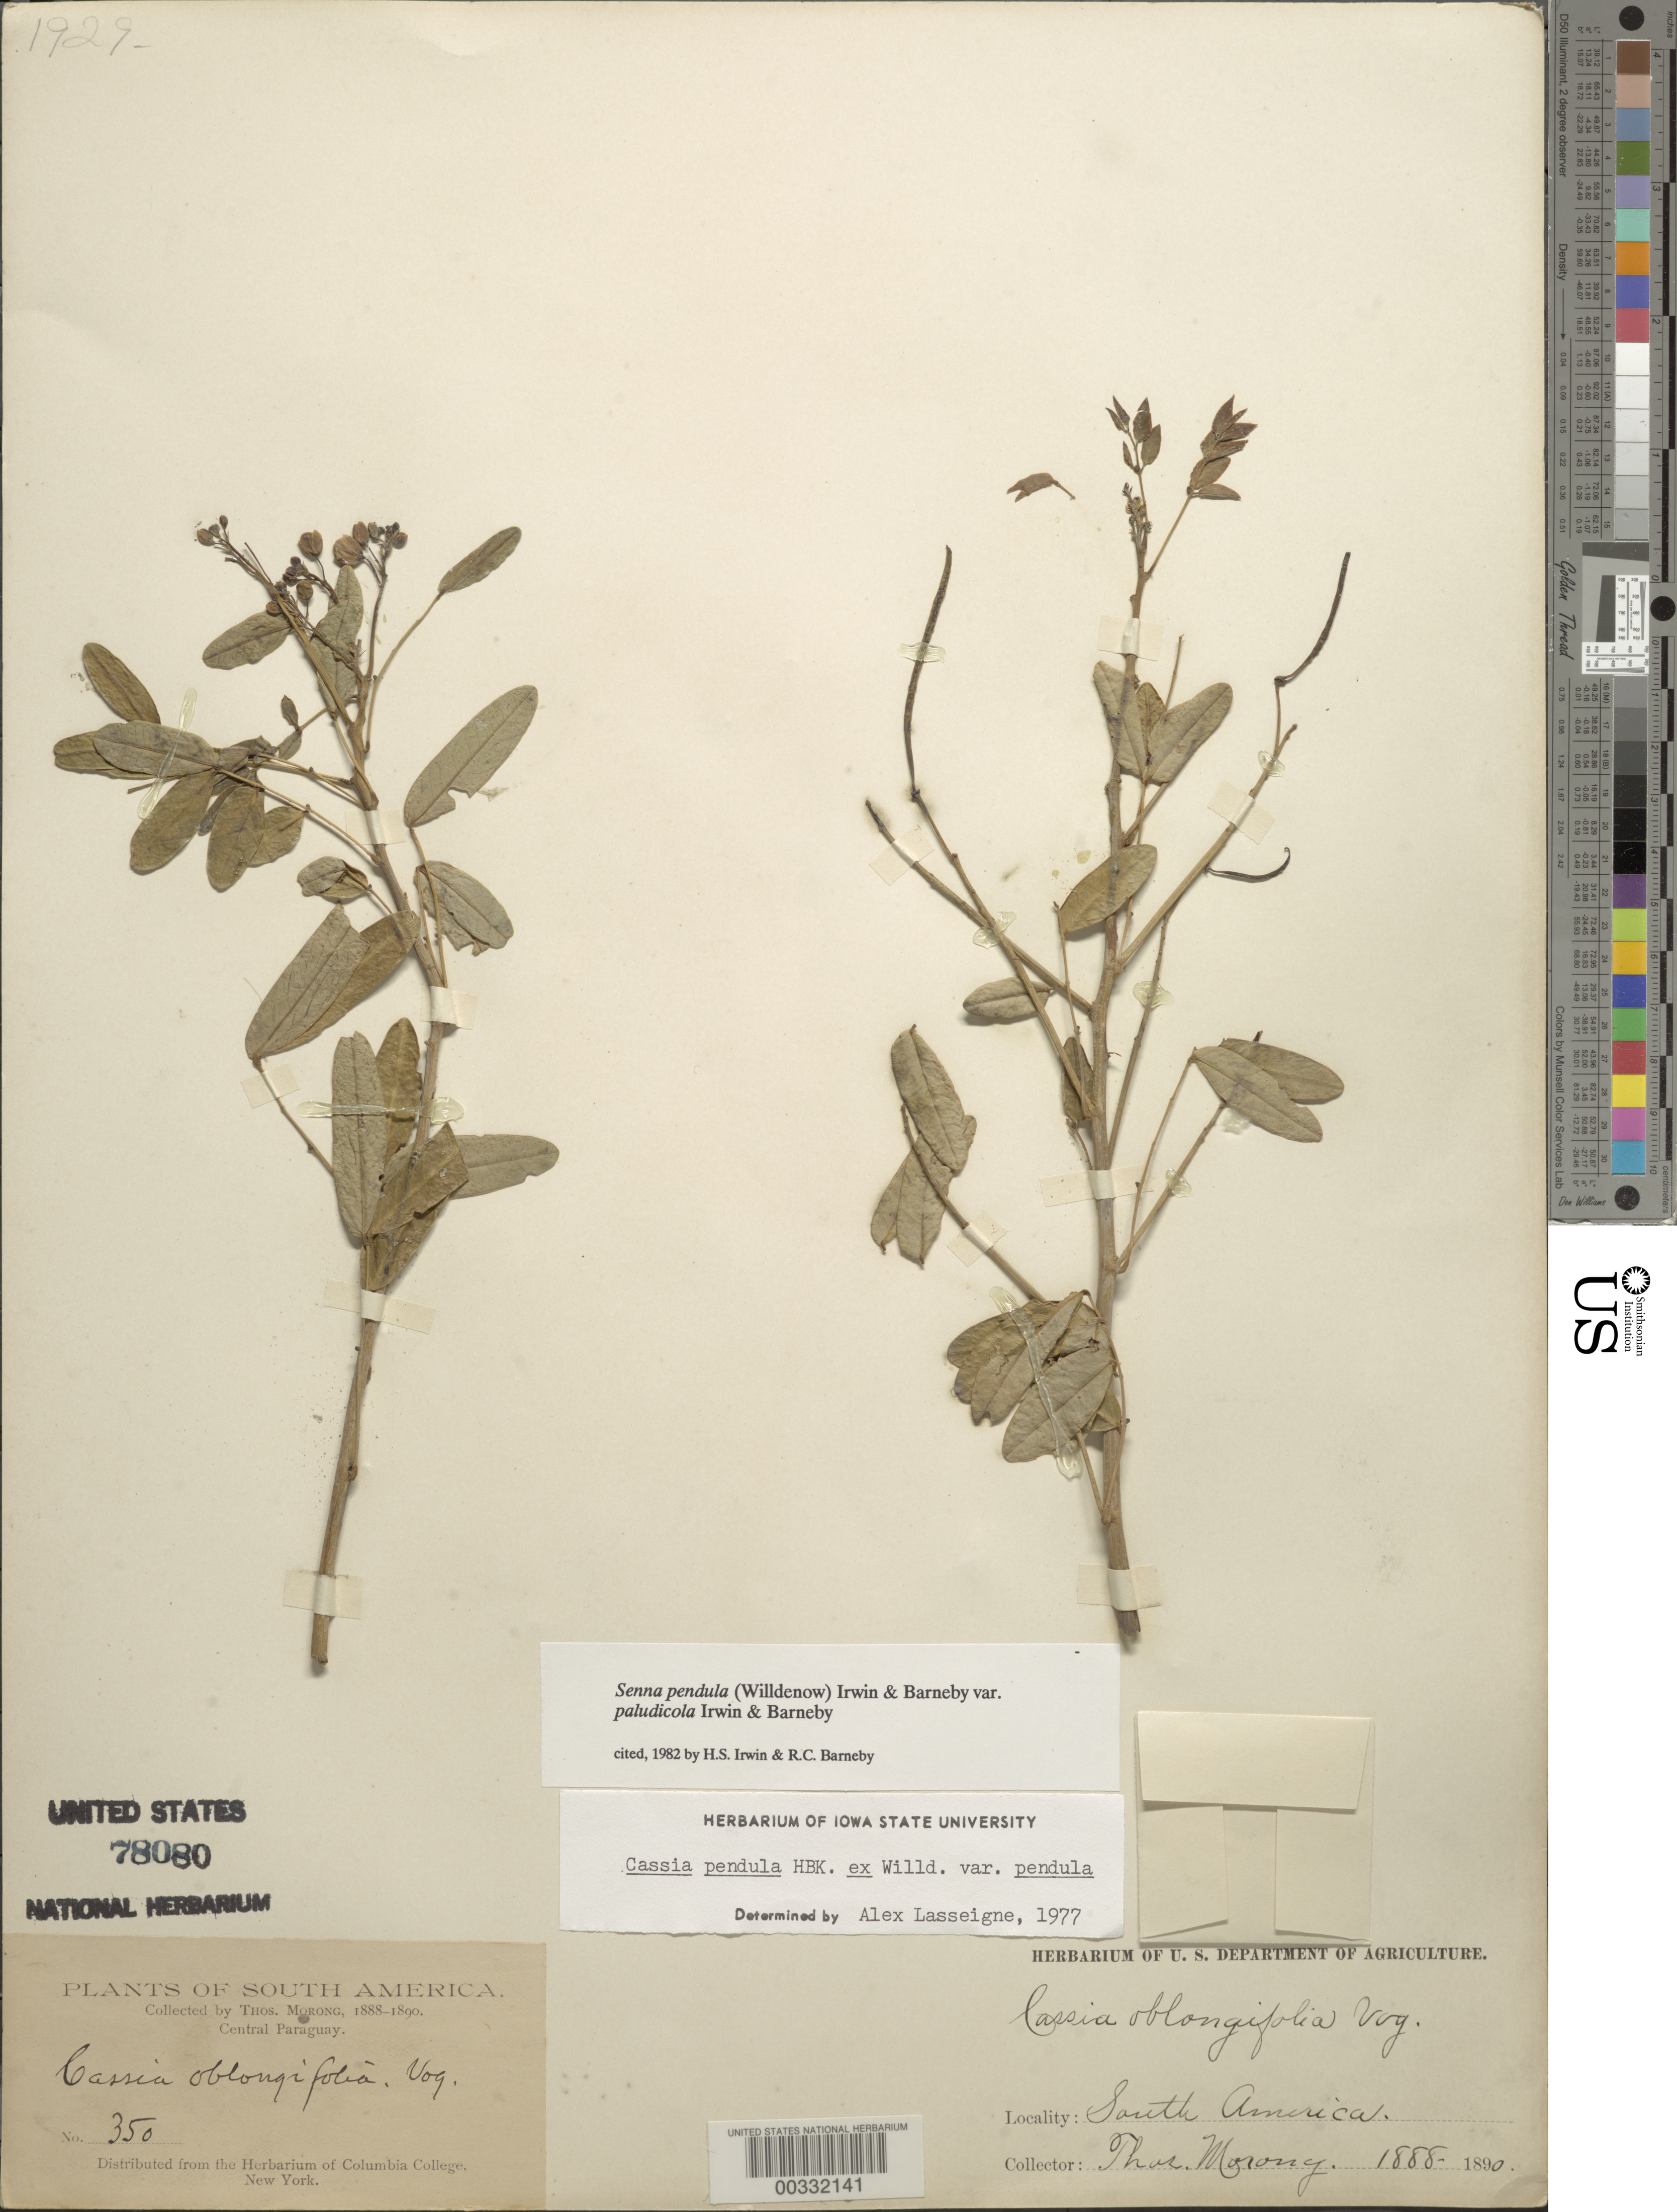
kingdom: Plantae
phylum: Tracheophyta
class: Magnoliopsida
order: Fabales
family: Fabaceae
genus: Senna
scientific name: Senna pendula var. paludicola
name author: H.S. Irwin & Barneby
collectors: T. Morong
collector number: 350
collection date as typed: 1888 to -- -- 1890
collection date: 1888/1890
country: Paraguay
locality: Central paraguay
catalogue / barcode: US 78080